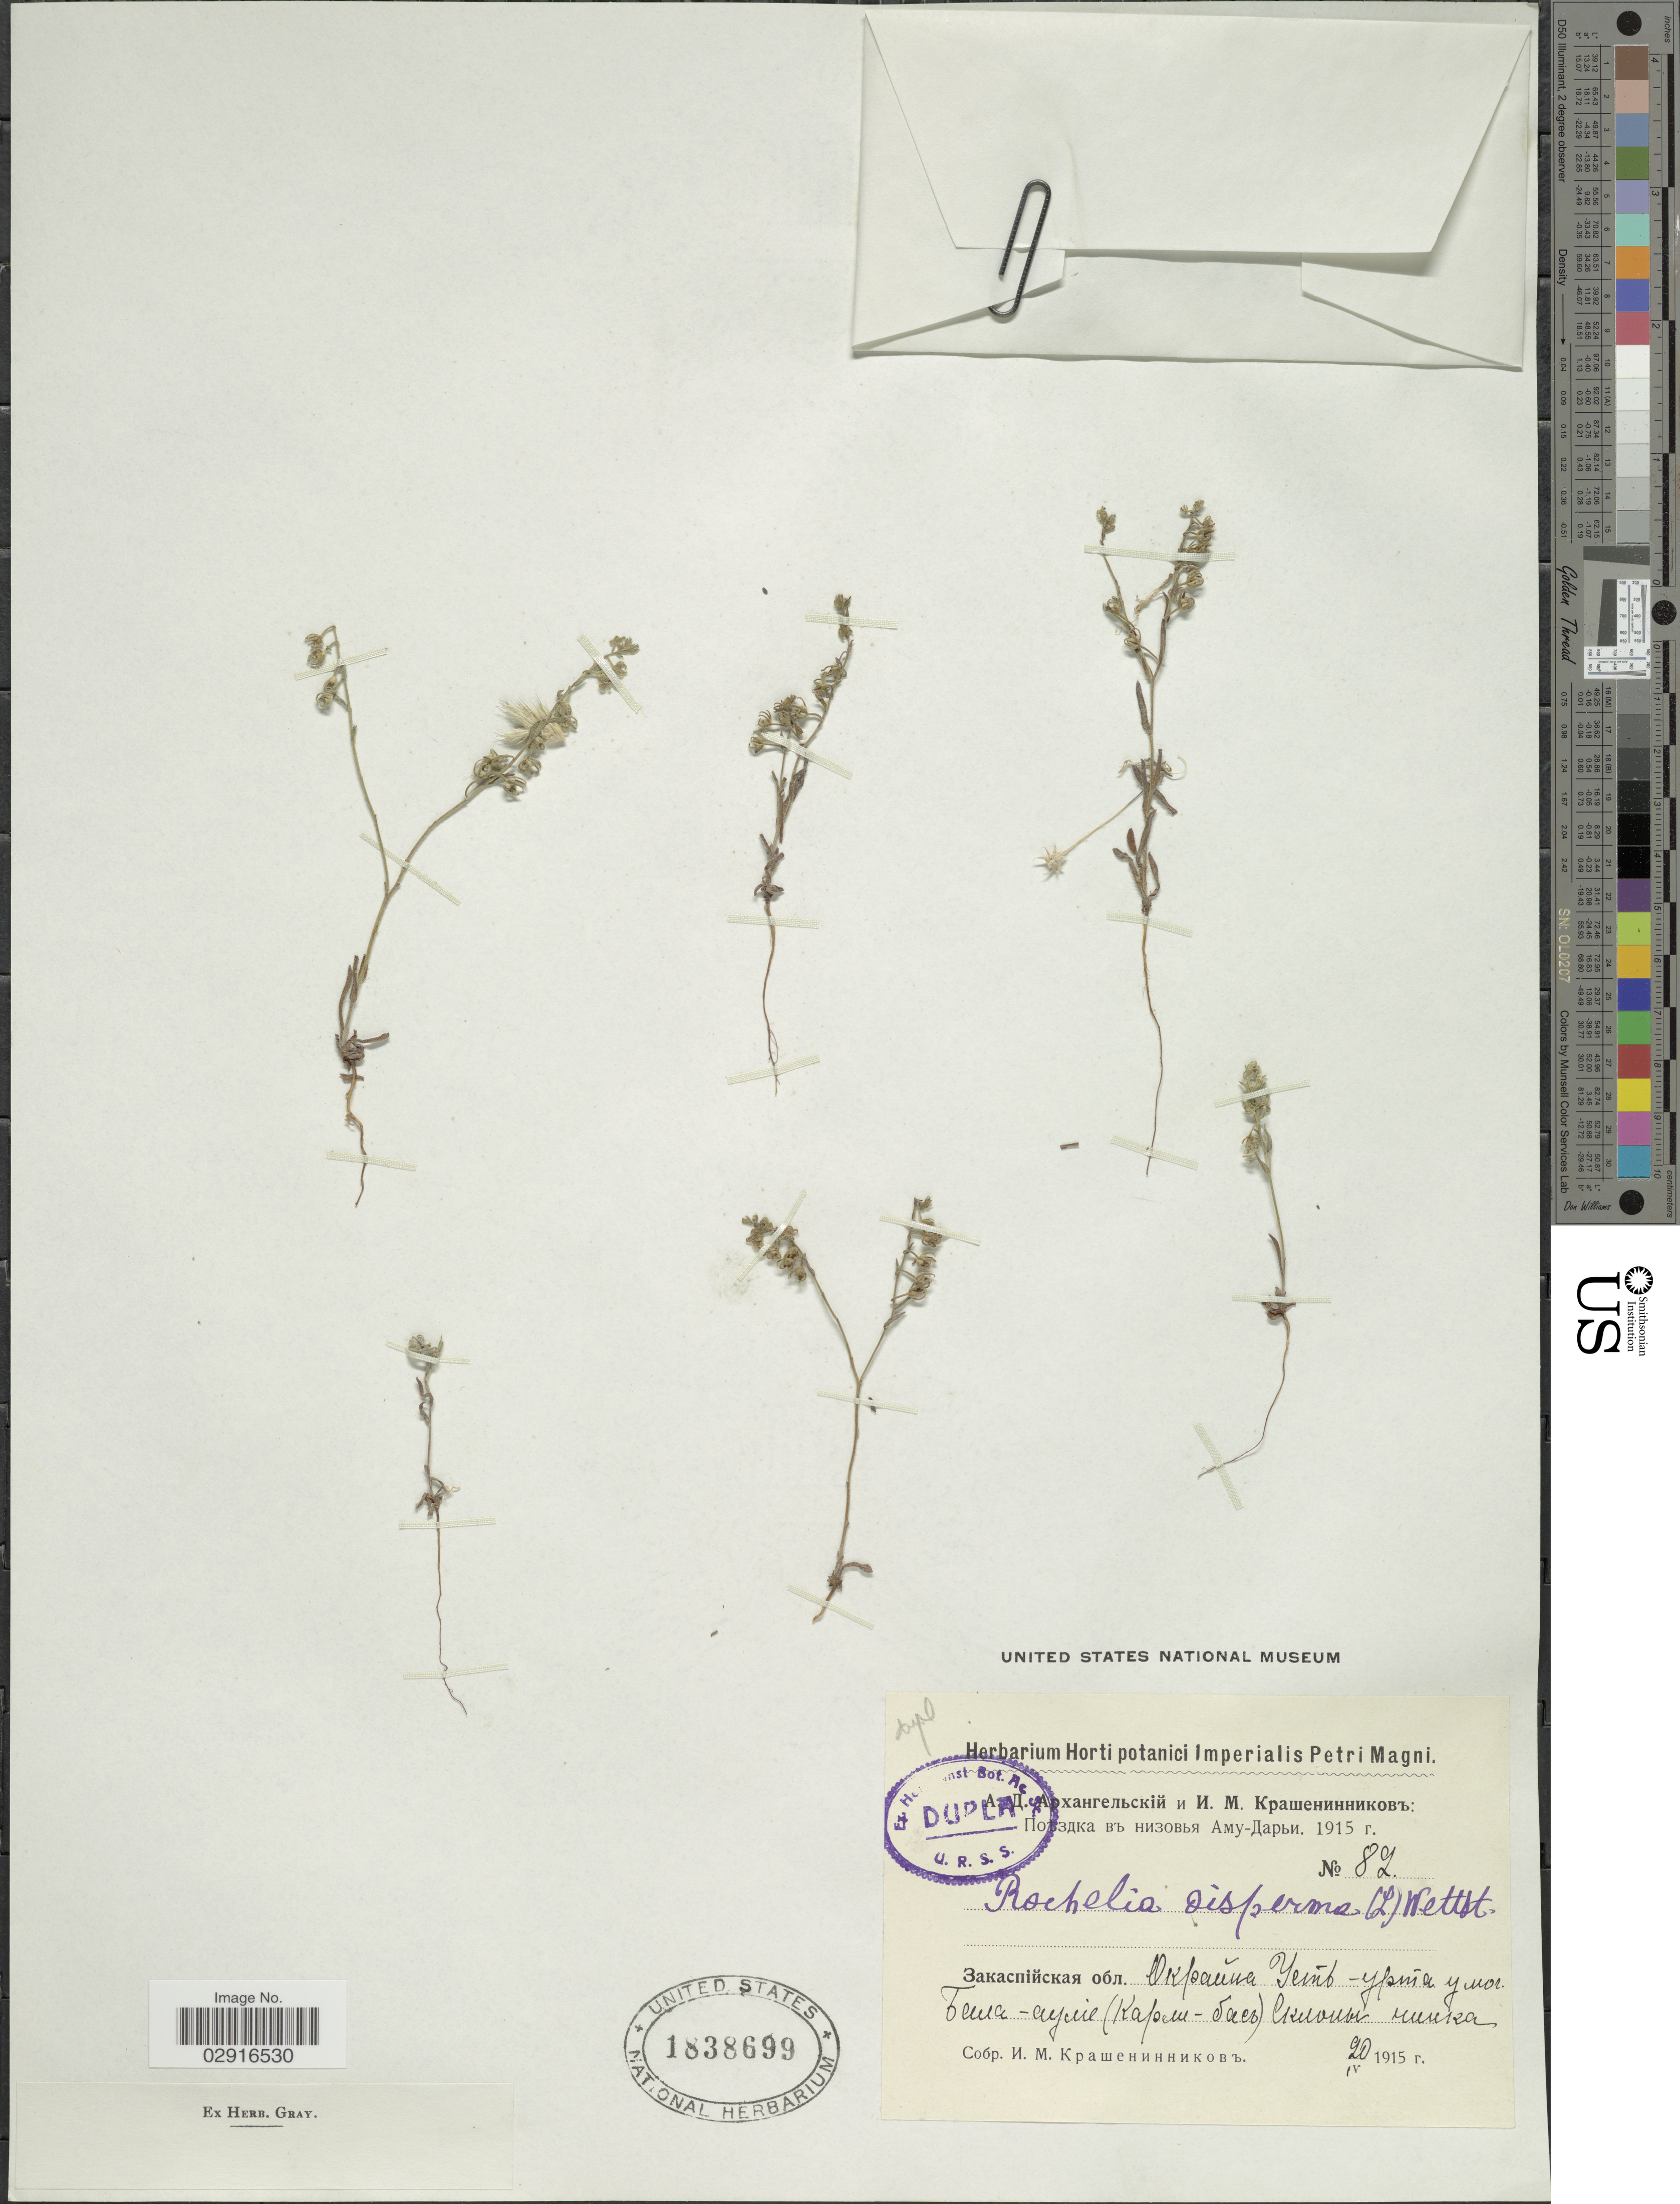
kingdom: Plantae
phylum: Tracheophyta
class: Magnoliopsida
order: Boraginales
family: Boraginaceae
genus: Rochelia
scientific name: Rochelia disperma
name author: (L. f.) K. Koch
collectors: I. Krasheninnikov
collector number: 89*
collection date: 1915-04-20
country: Kazakhstan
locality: Delta of Amu Darya River near Ustyurt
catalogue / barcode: US 1838699